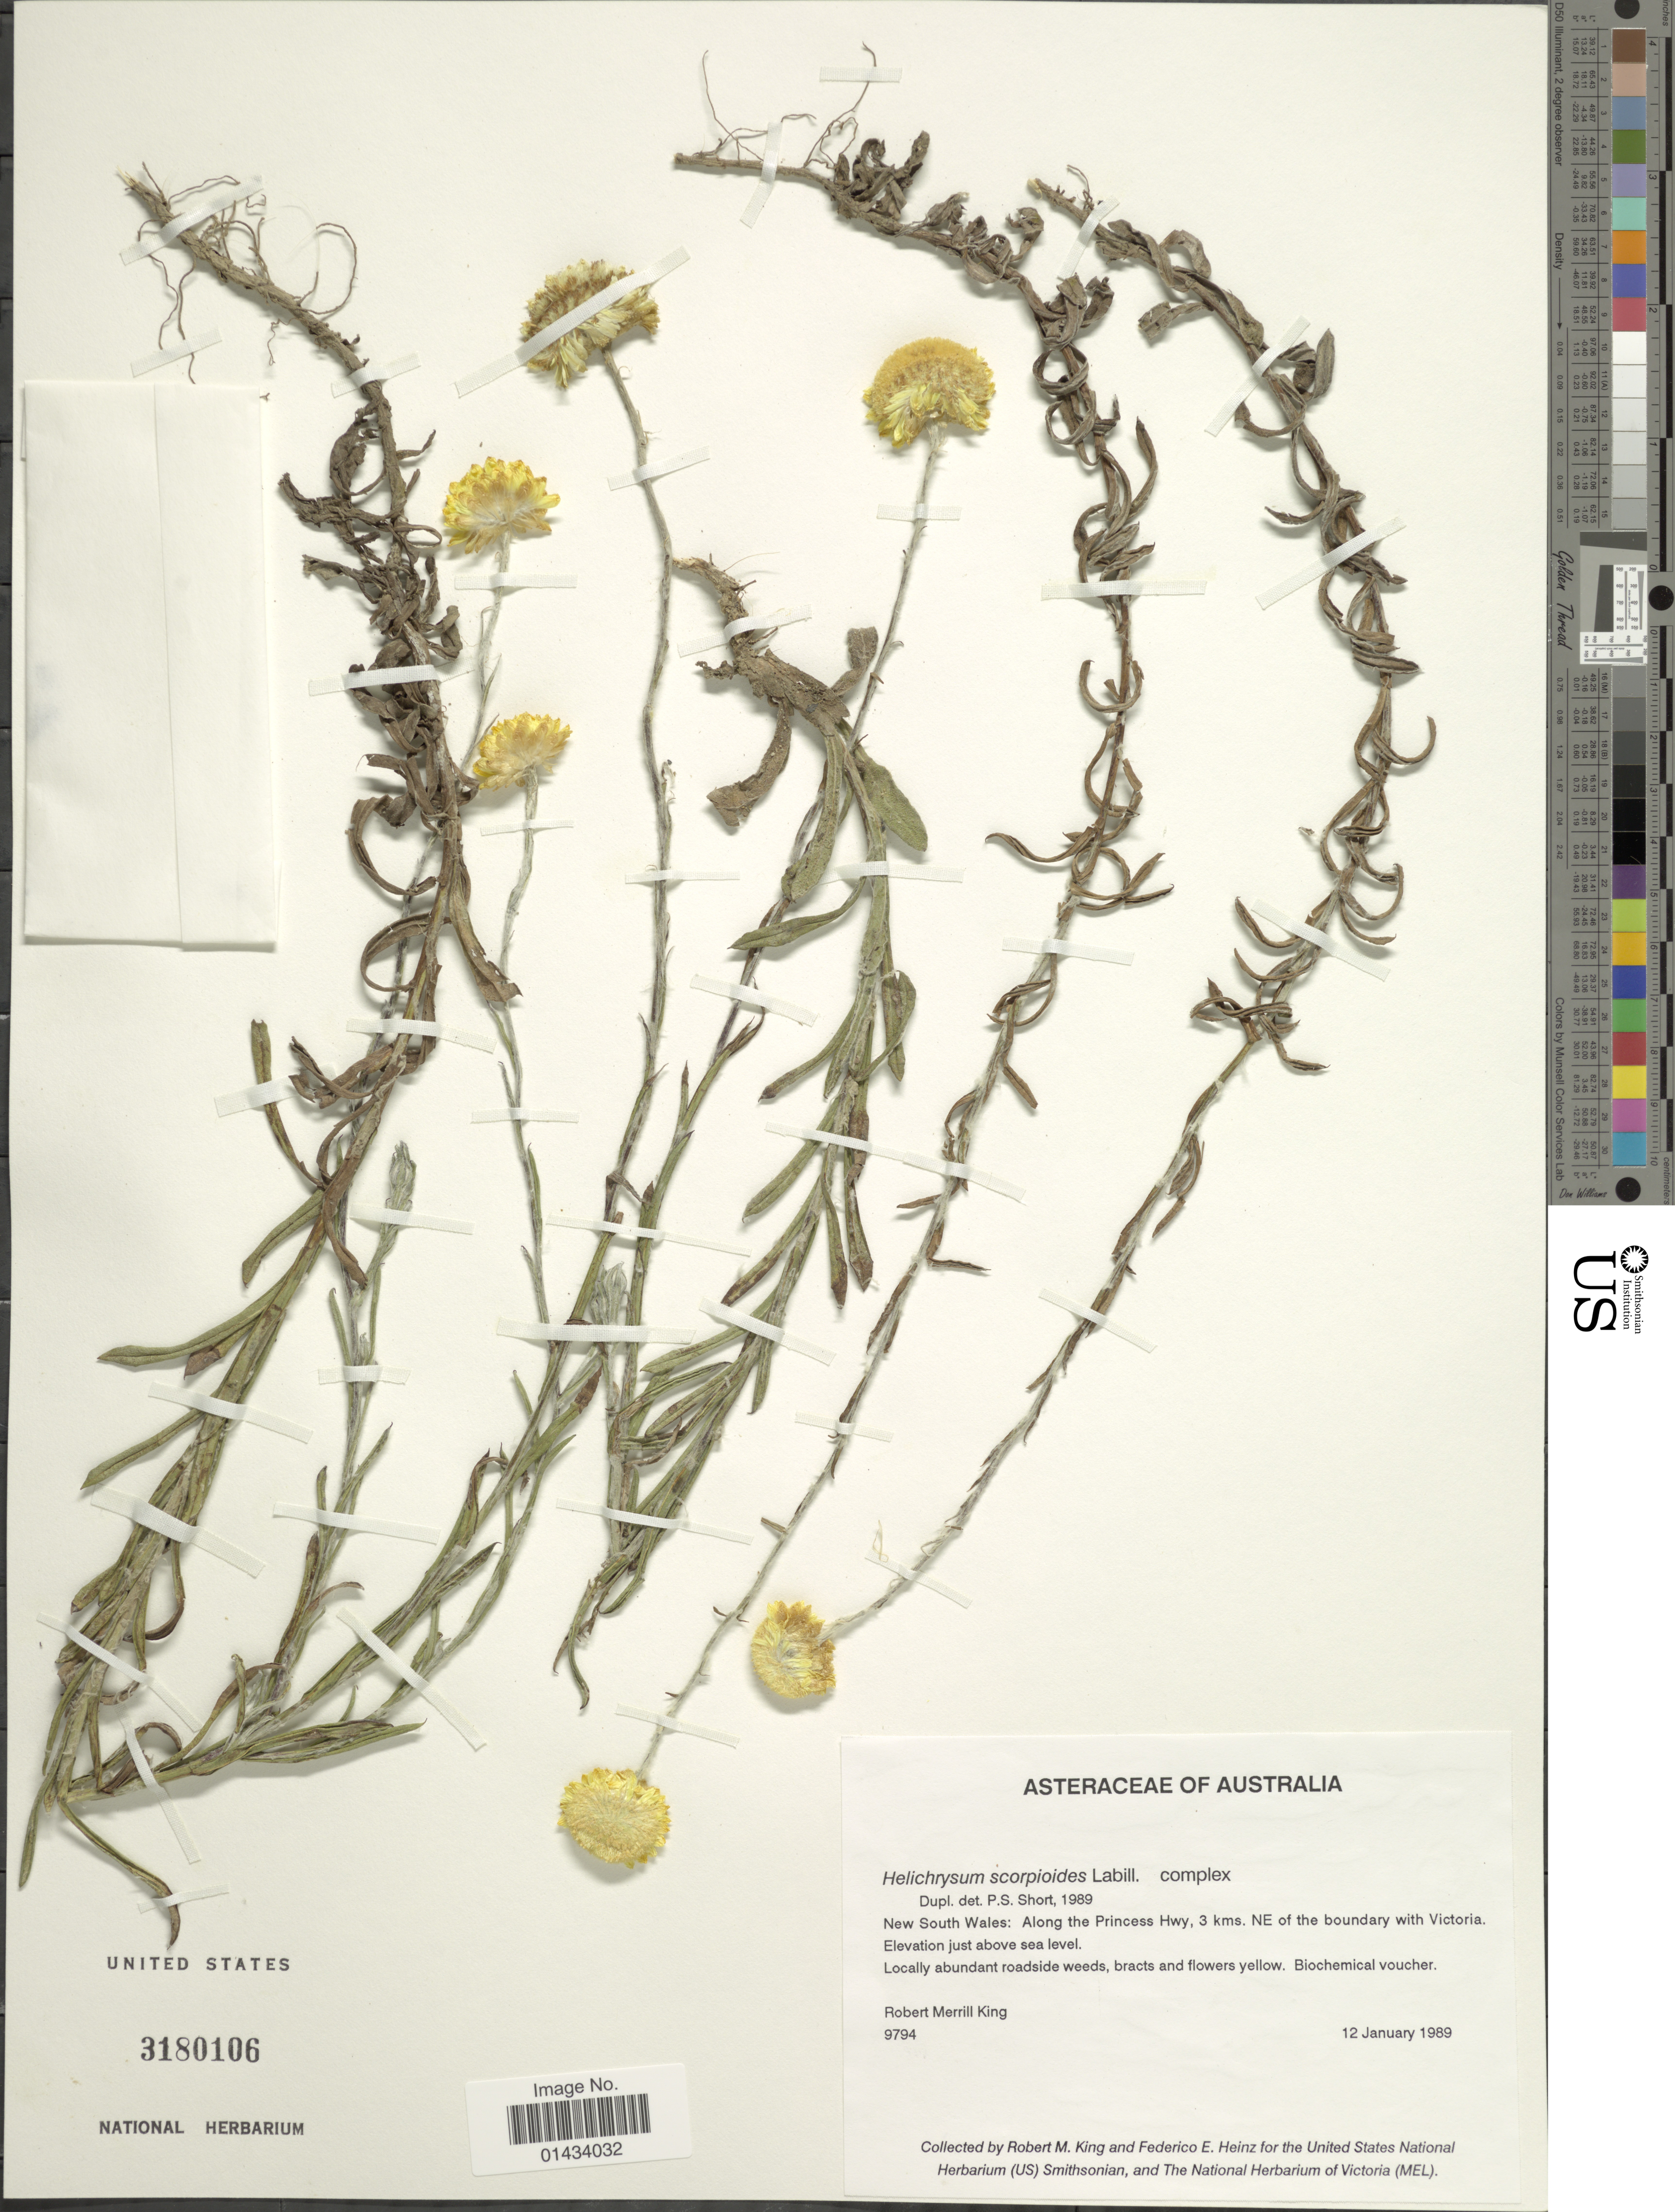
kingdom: Plantae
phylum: Tracheophyta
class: Magnoliopsida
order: Asterales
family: Asteraceae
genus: Coronidium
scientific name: Coronidium scorpioides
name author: (Labill.) Paul G. Wilson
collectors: R. M. King & F. Heinz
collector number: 9794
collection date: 1989-01-12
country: Australia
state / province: New South Wales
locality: Along the Princes Hwy, 3 kms. NE of the boundary with Victoria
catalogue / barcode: US 3180106